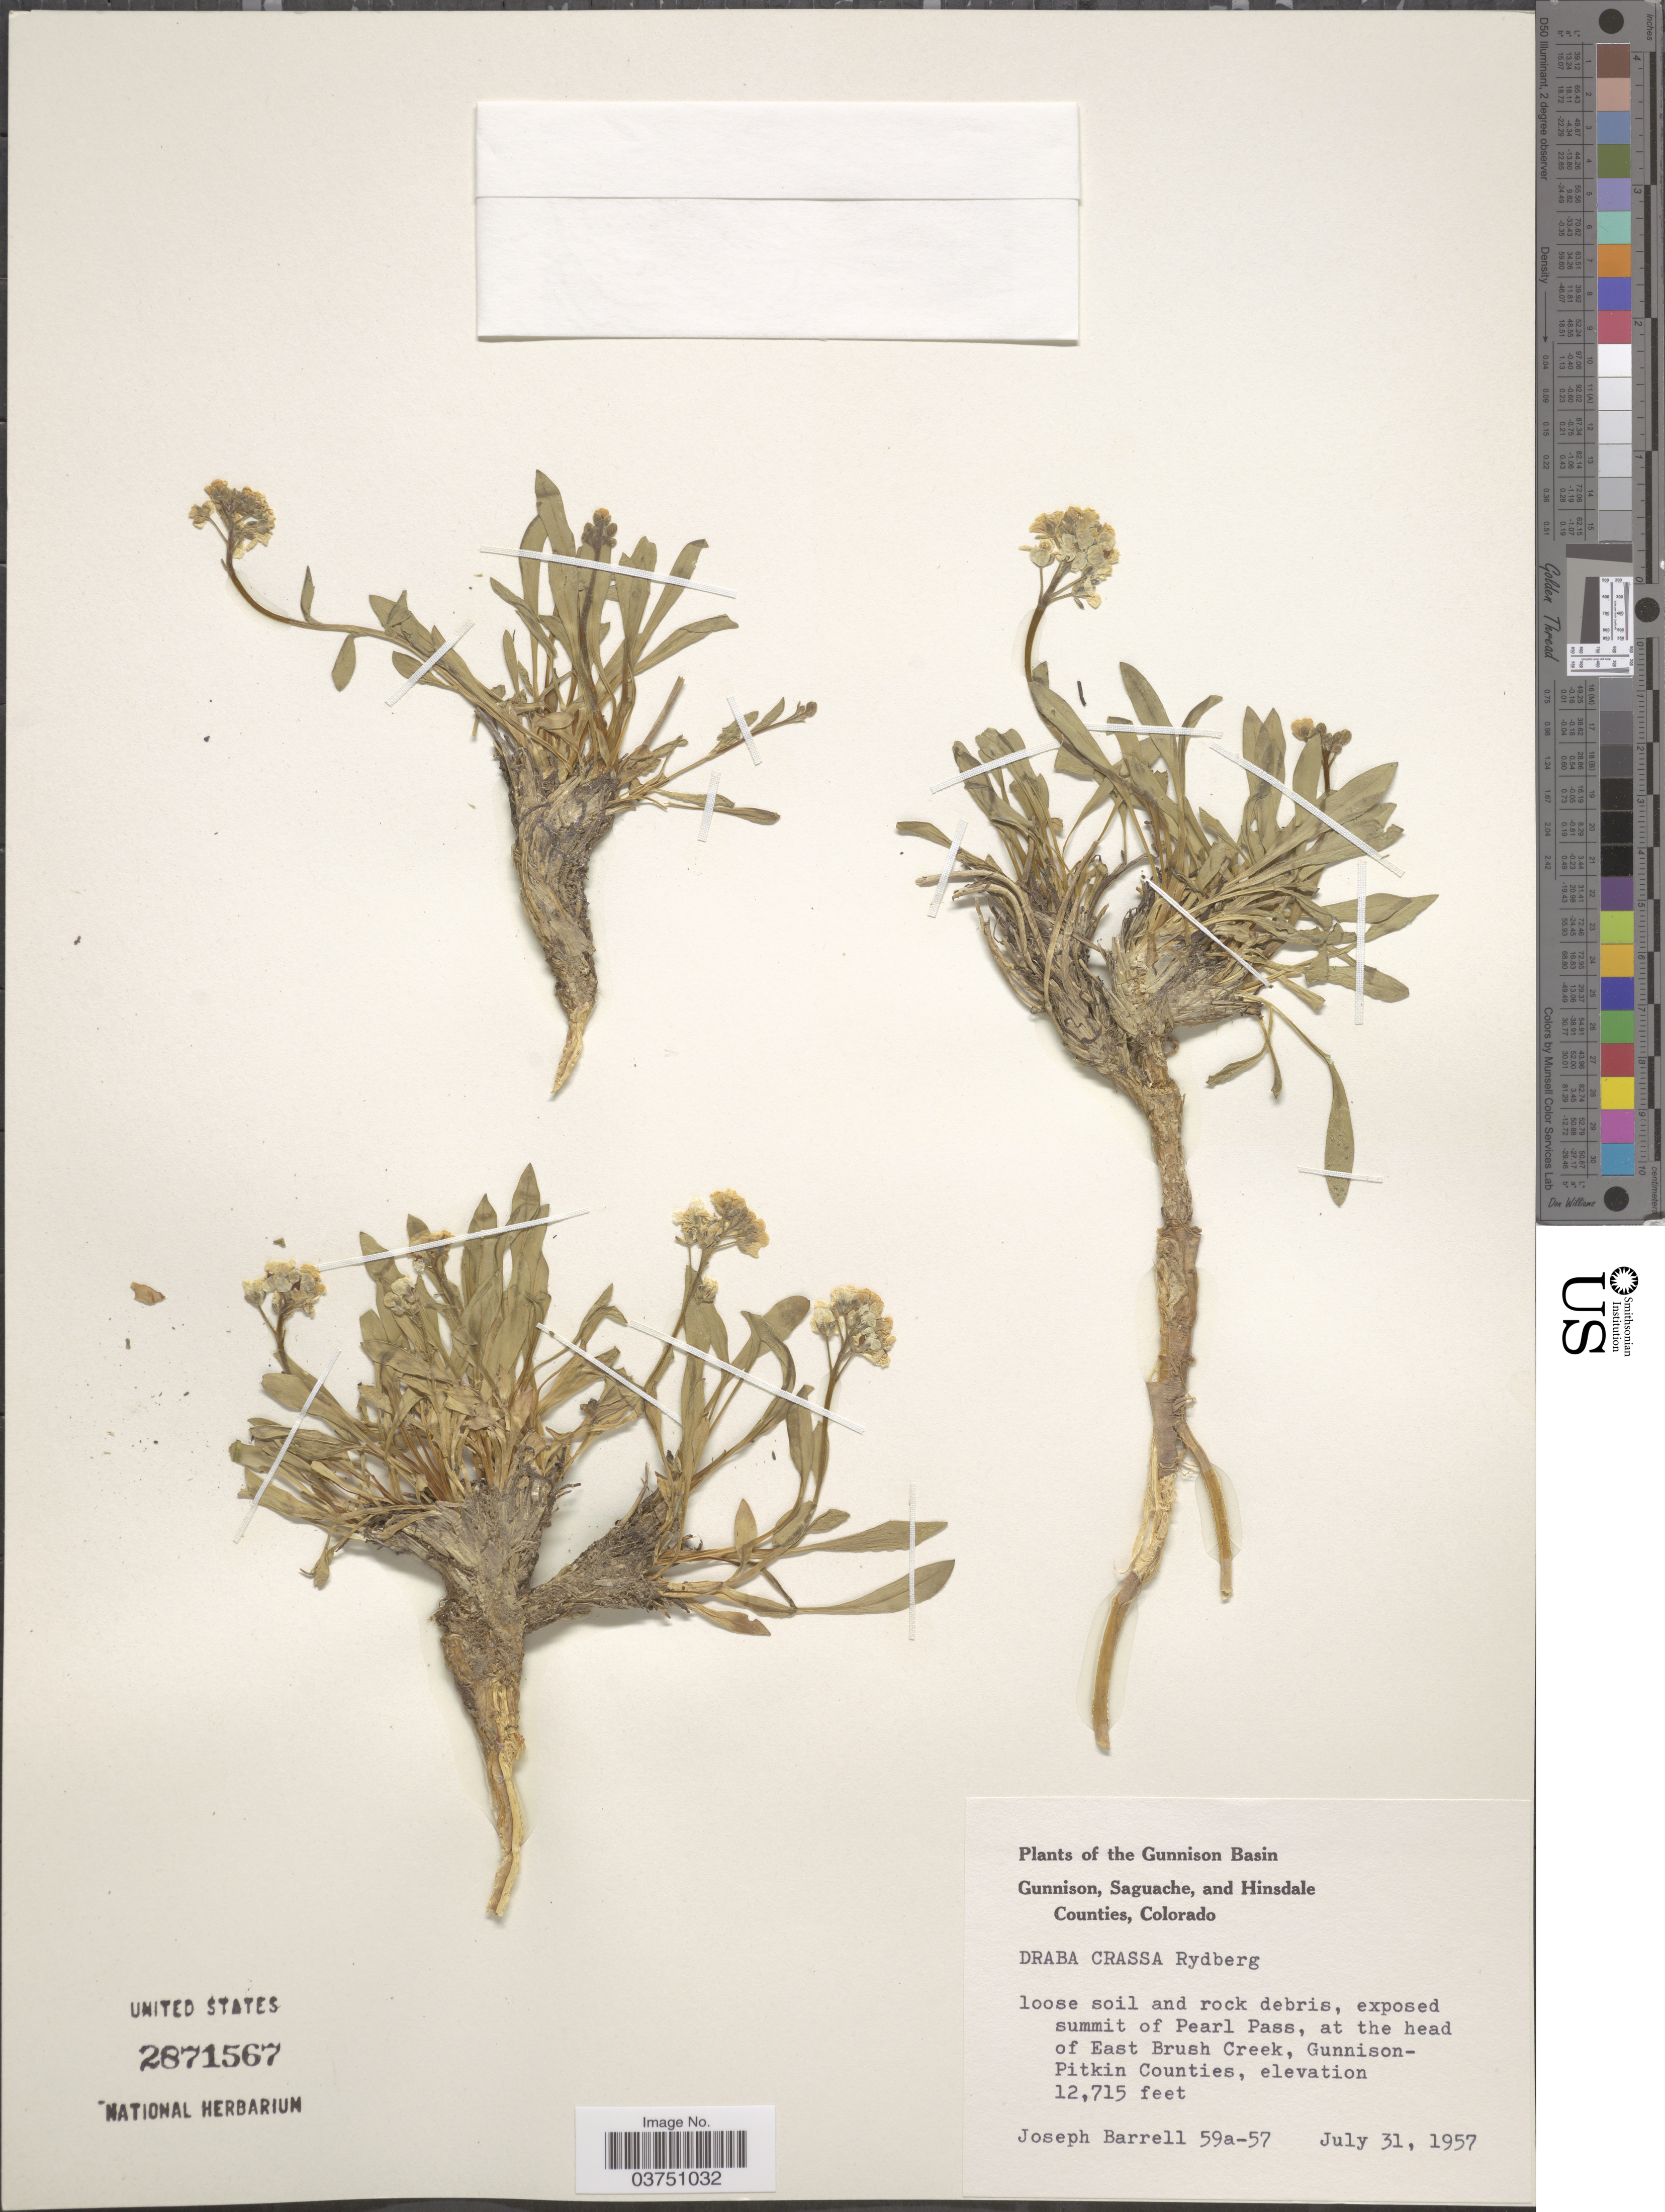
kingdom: Plantae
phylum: Tracheophyta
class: Magnoliopsida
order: Brassicales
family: Brassicaceae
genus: Draba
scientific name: Draba crassa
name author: Rydb.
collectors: J. Barrell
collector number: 59a-57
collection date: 1957-07-31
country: United States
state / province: Colorado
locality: The Gunnison Basin. Exposed summit of Pearl Pass, at the head of East Brush Creek, Gunnison-Pitkin Counties.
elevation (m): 3876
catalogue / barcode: US 2871567